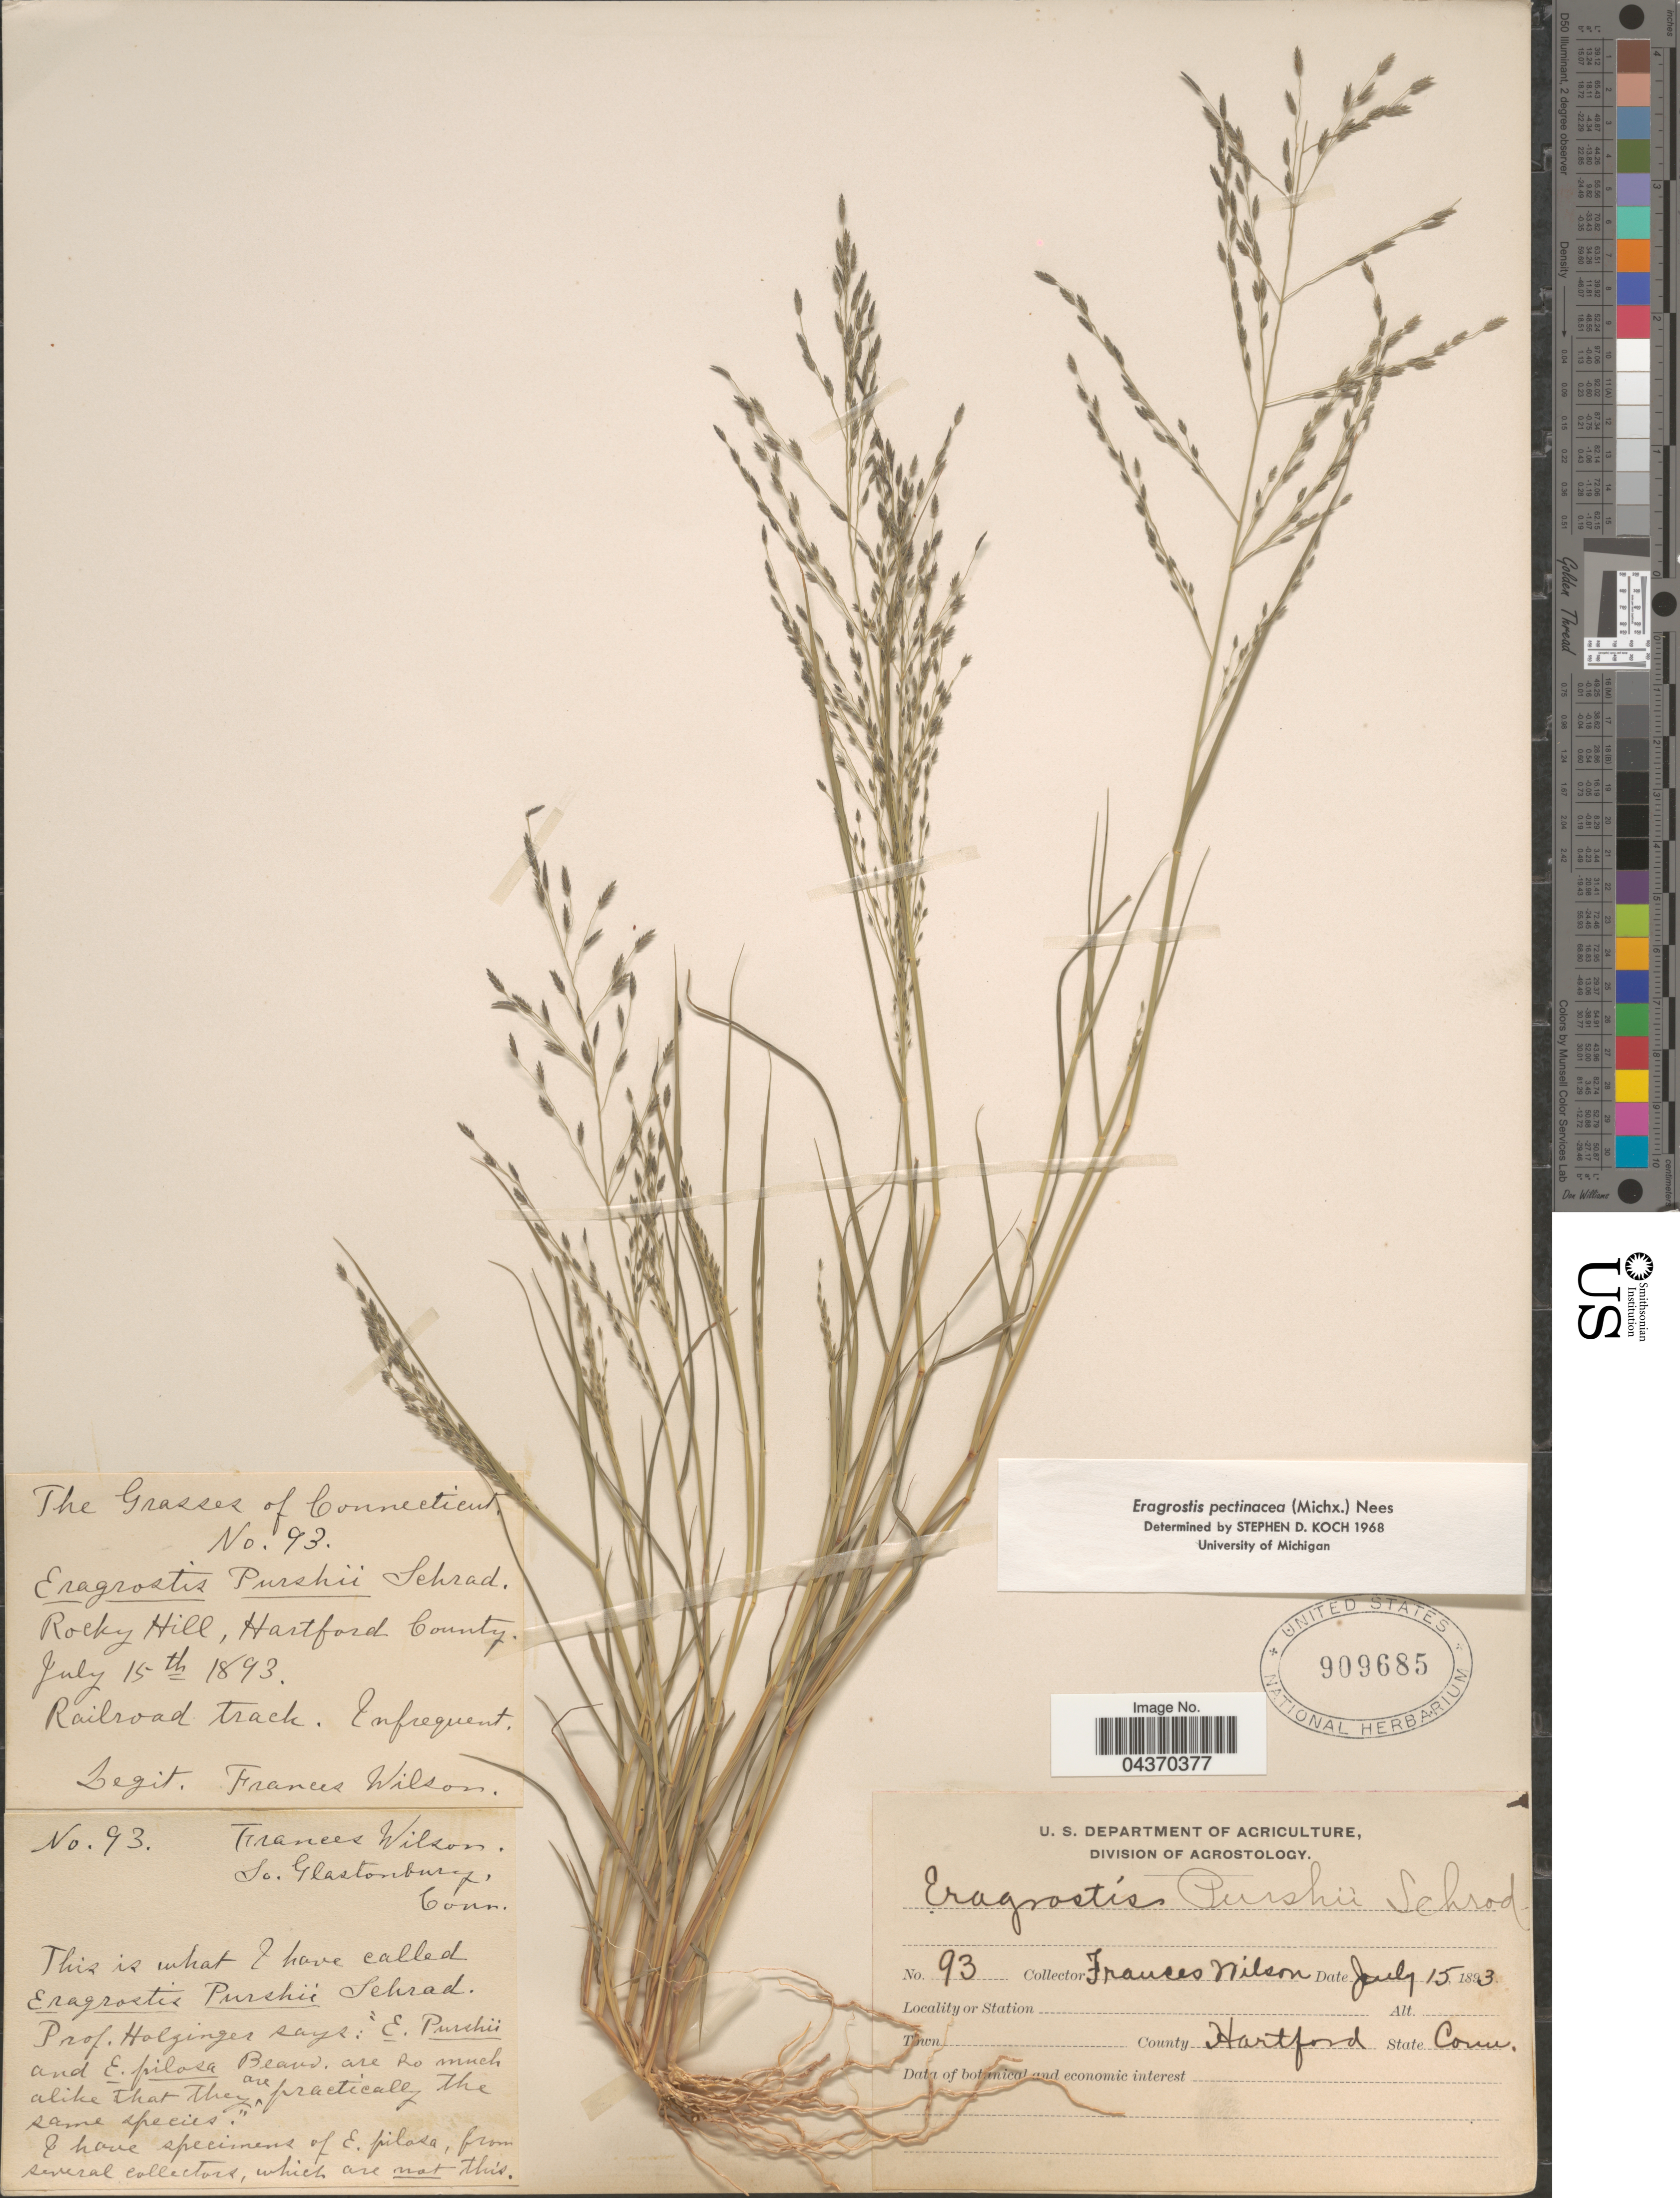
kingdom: Plantae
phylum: Tracheophyta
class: Liliopsida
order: Poales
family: Poaceae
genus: Eragrostis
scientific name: Eragrostis pectinacea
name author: (Michx.) Nees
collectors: F. Wilson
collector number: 93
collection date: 1893-07-15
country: United States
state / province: Connecticut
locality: Rocky Hill, Hartford County. Railroad track.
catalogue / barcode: US 909685